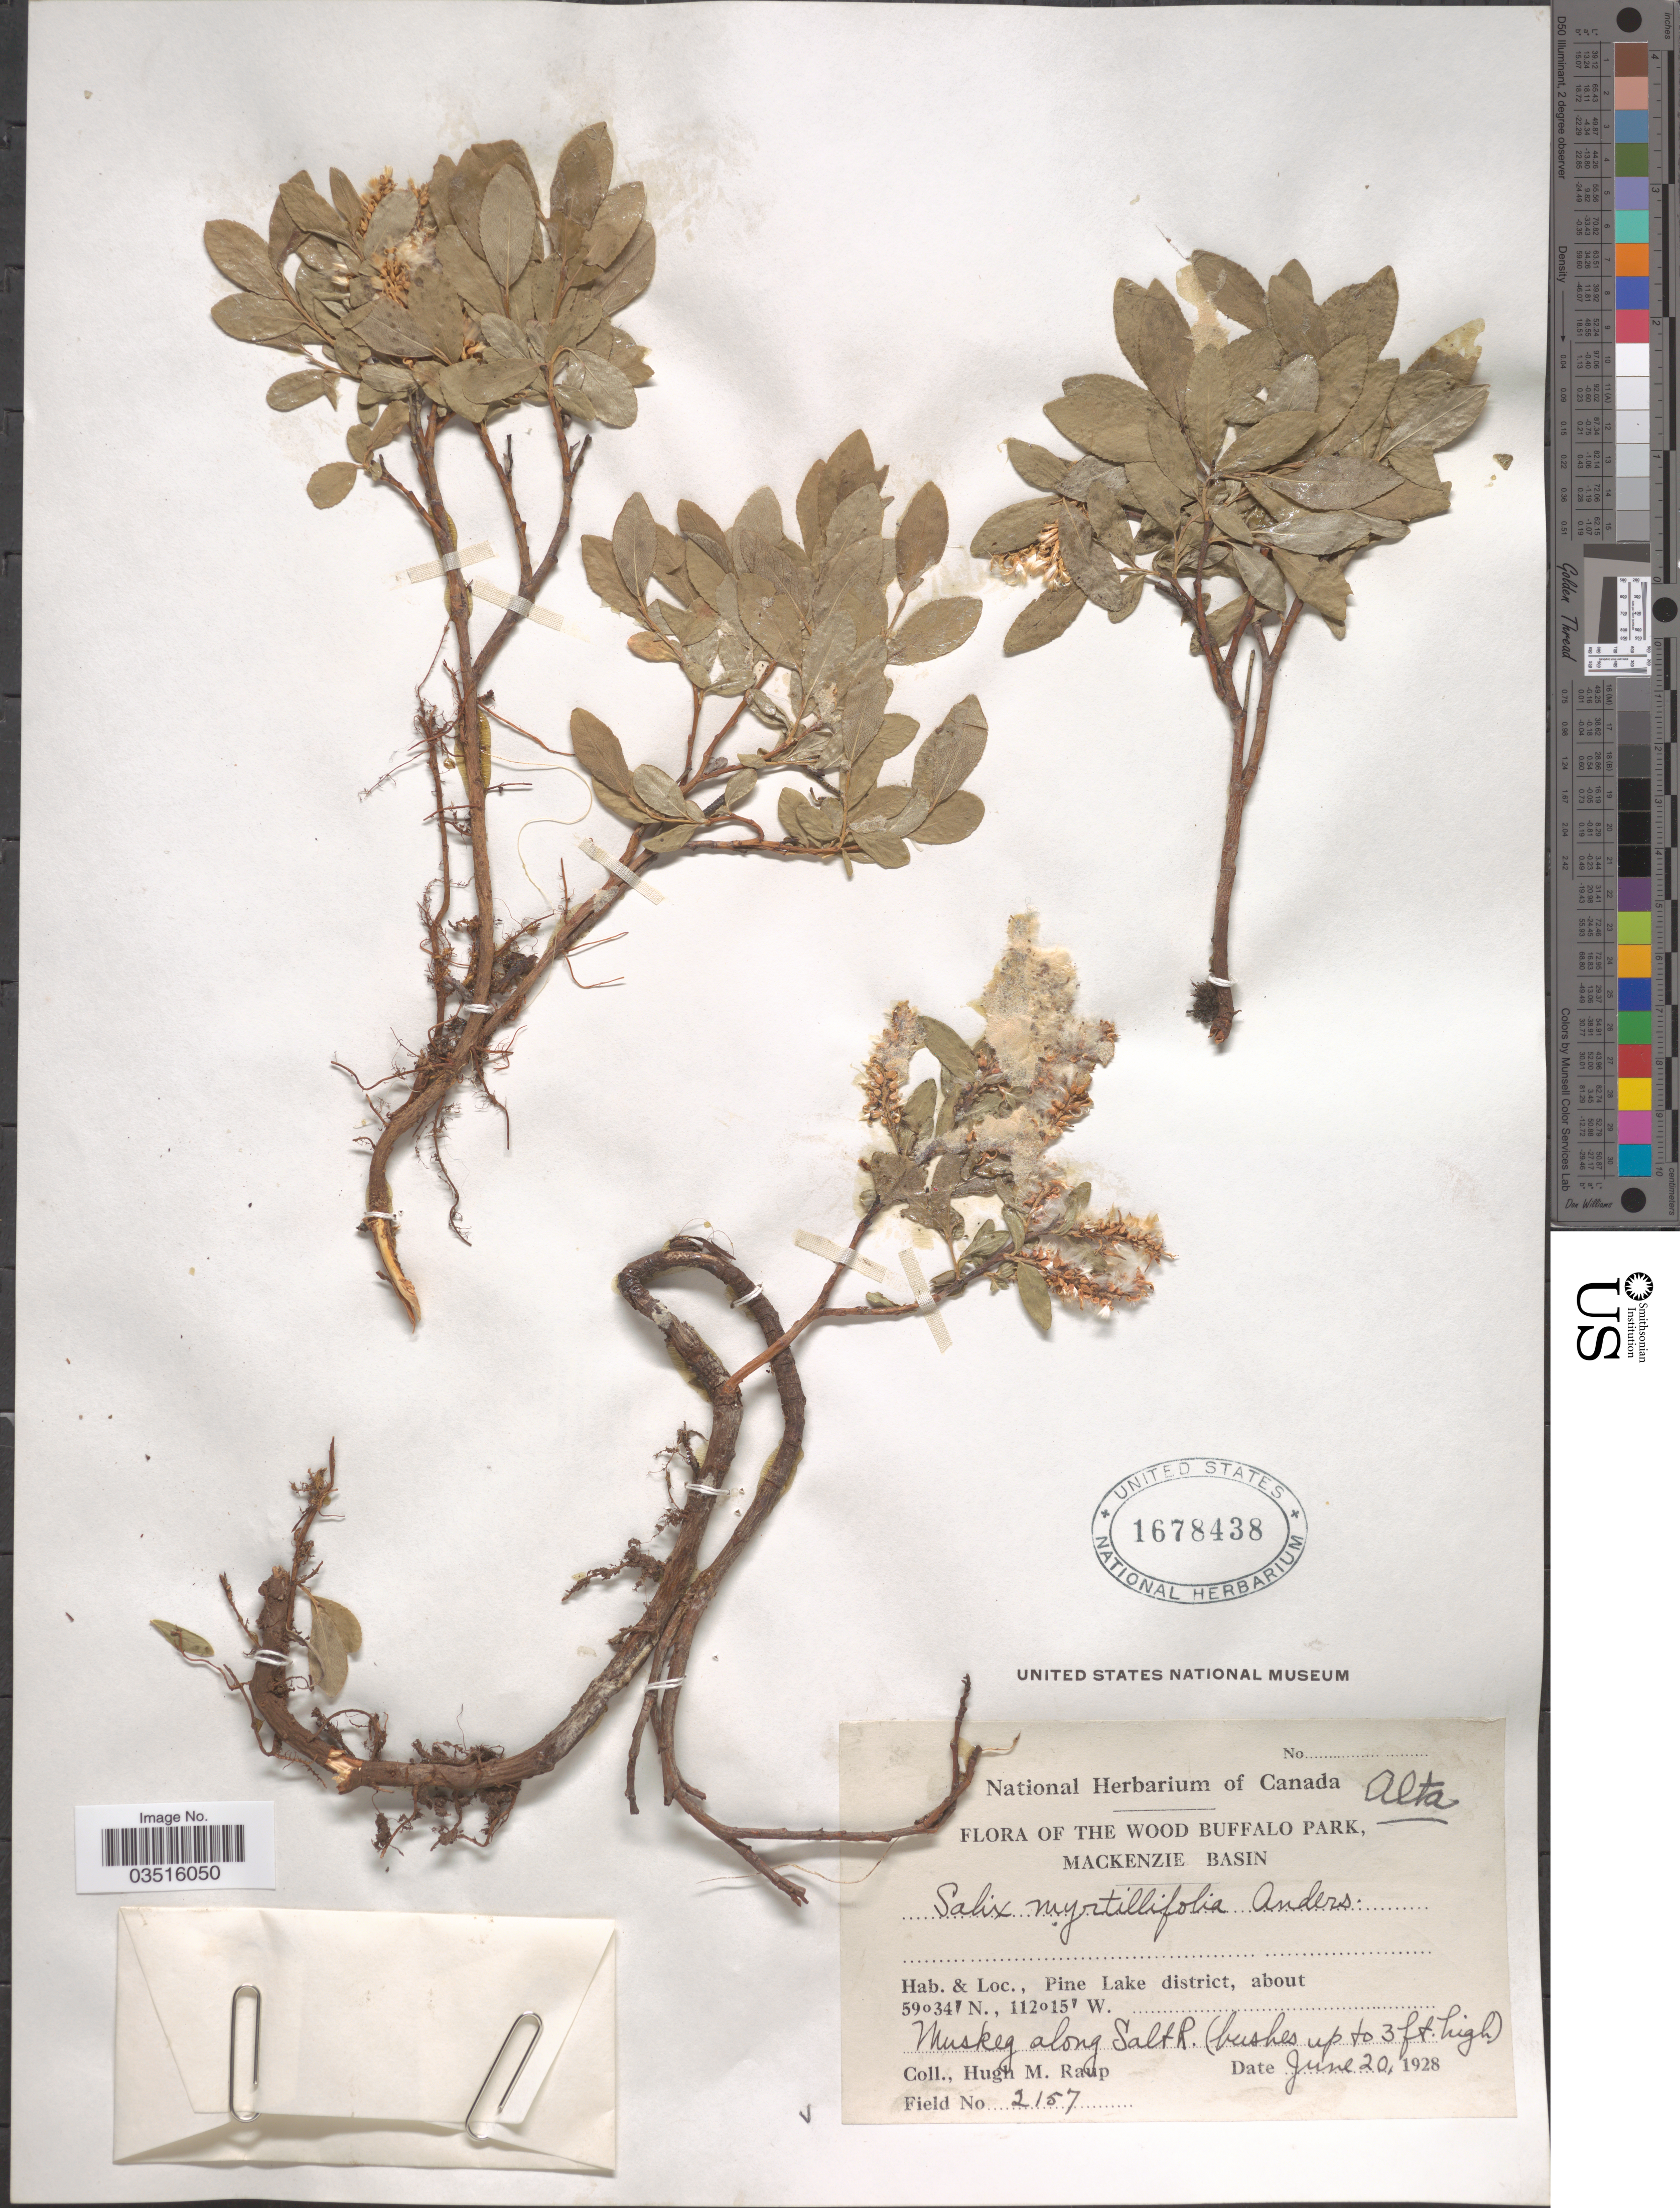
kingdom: Plantae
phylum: Tracheophyta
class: Magnoliopsida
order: Malpighiales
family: Salicaceae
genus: Salix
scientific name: Salix myrtillifolia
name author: Andersson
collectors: H. Raup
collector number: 2157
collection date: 1928-06-20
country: Canada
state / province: Alberta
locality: Alta. The Wood Buffalo Park, Mackenzie Basin. Pine Lake district. Muskeg along Salt R.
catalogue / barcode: US 1678438